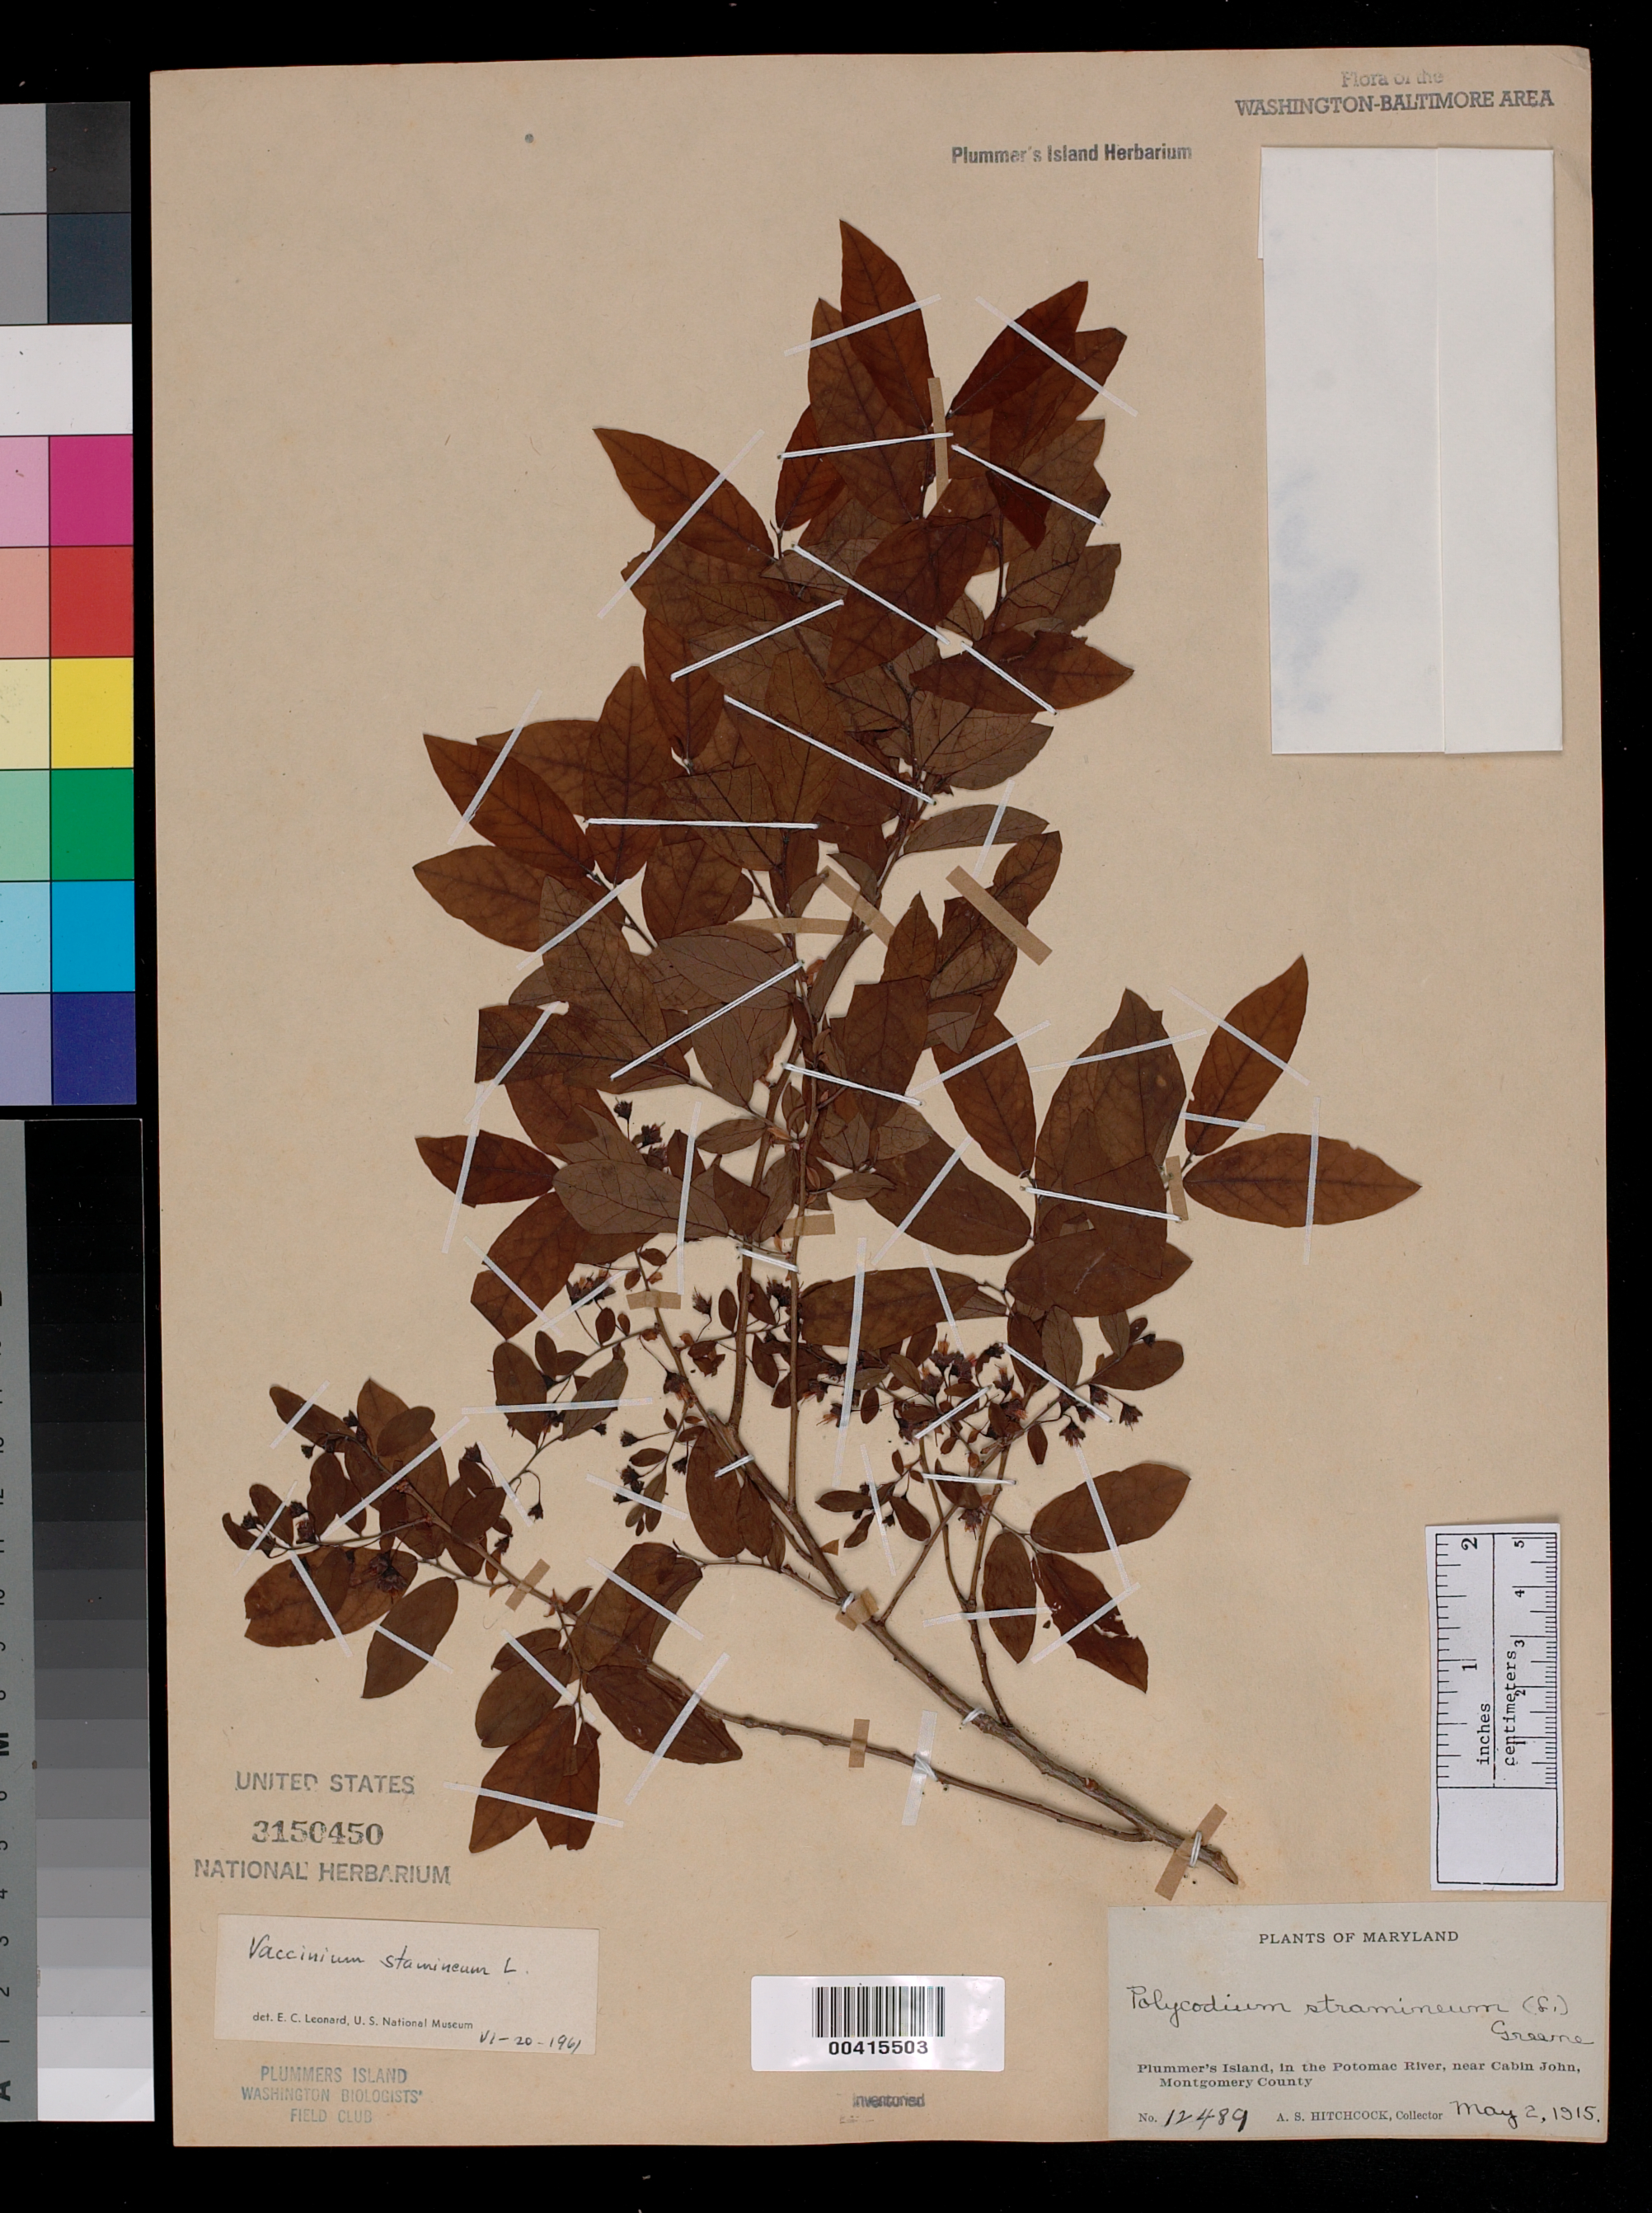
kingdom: Plantae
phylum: Tracheophyta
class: Magnoliopsida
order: Ericales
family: Ericaceae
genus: Vaccinium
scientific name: Vaccinium stamineum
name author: L.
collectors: A. S. Hitchcock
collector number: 12489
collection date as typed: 02 May 1915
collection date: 1915-05-02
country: United States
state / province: Maryland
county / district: Montgomery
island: Plummers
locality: Plummer's Island C. & O. Canal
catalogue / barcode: US 3150450